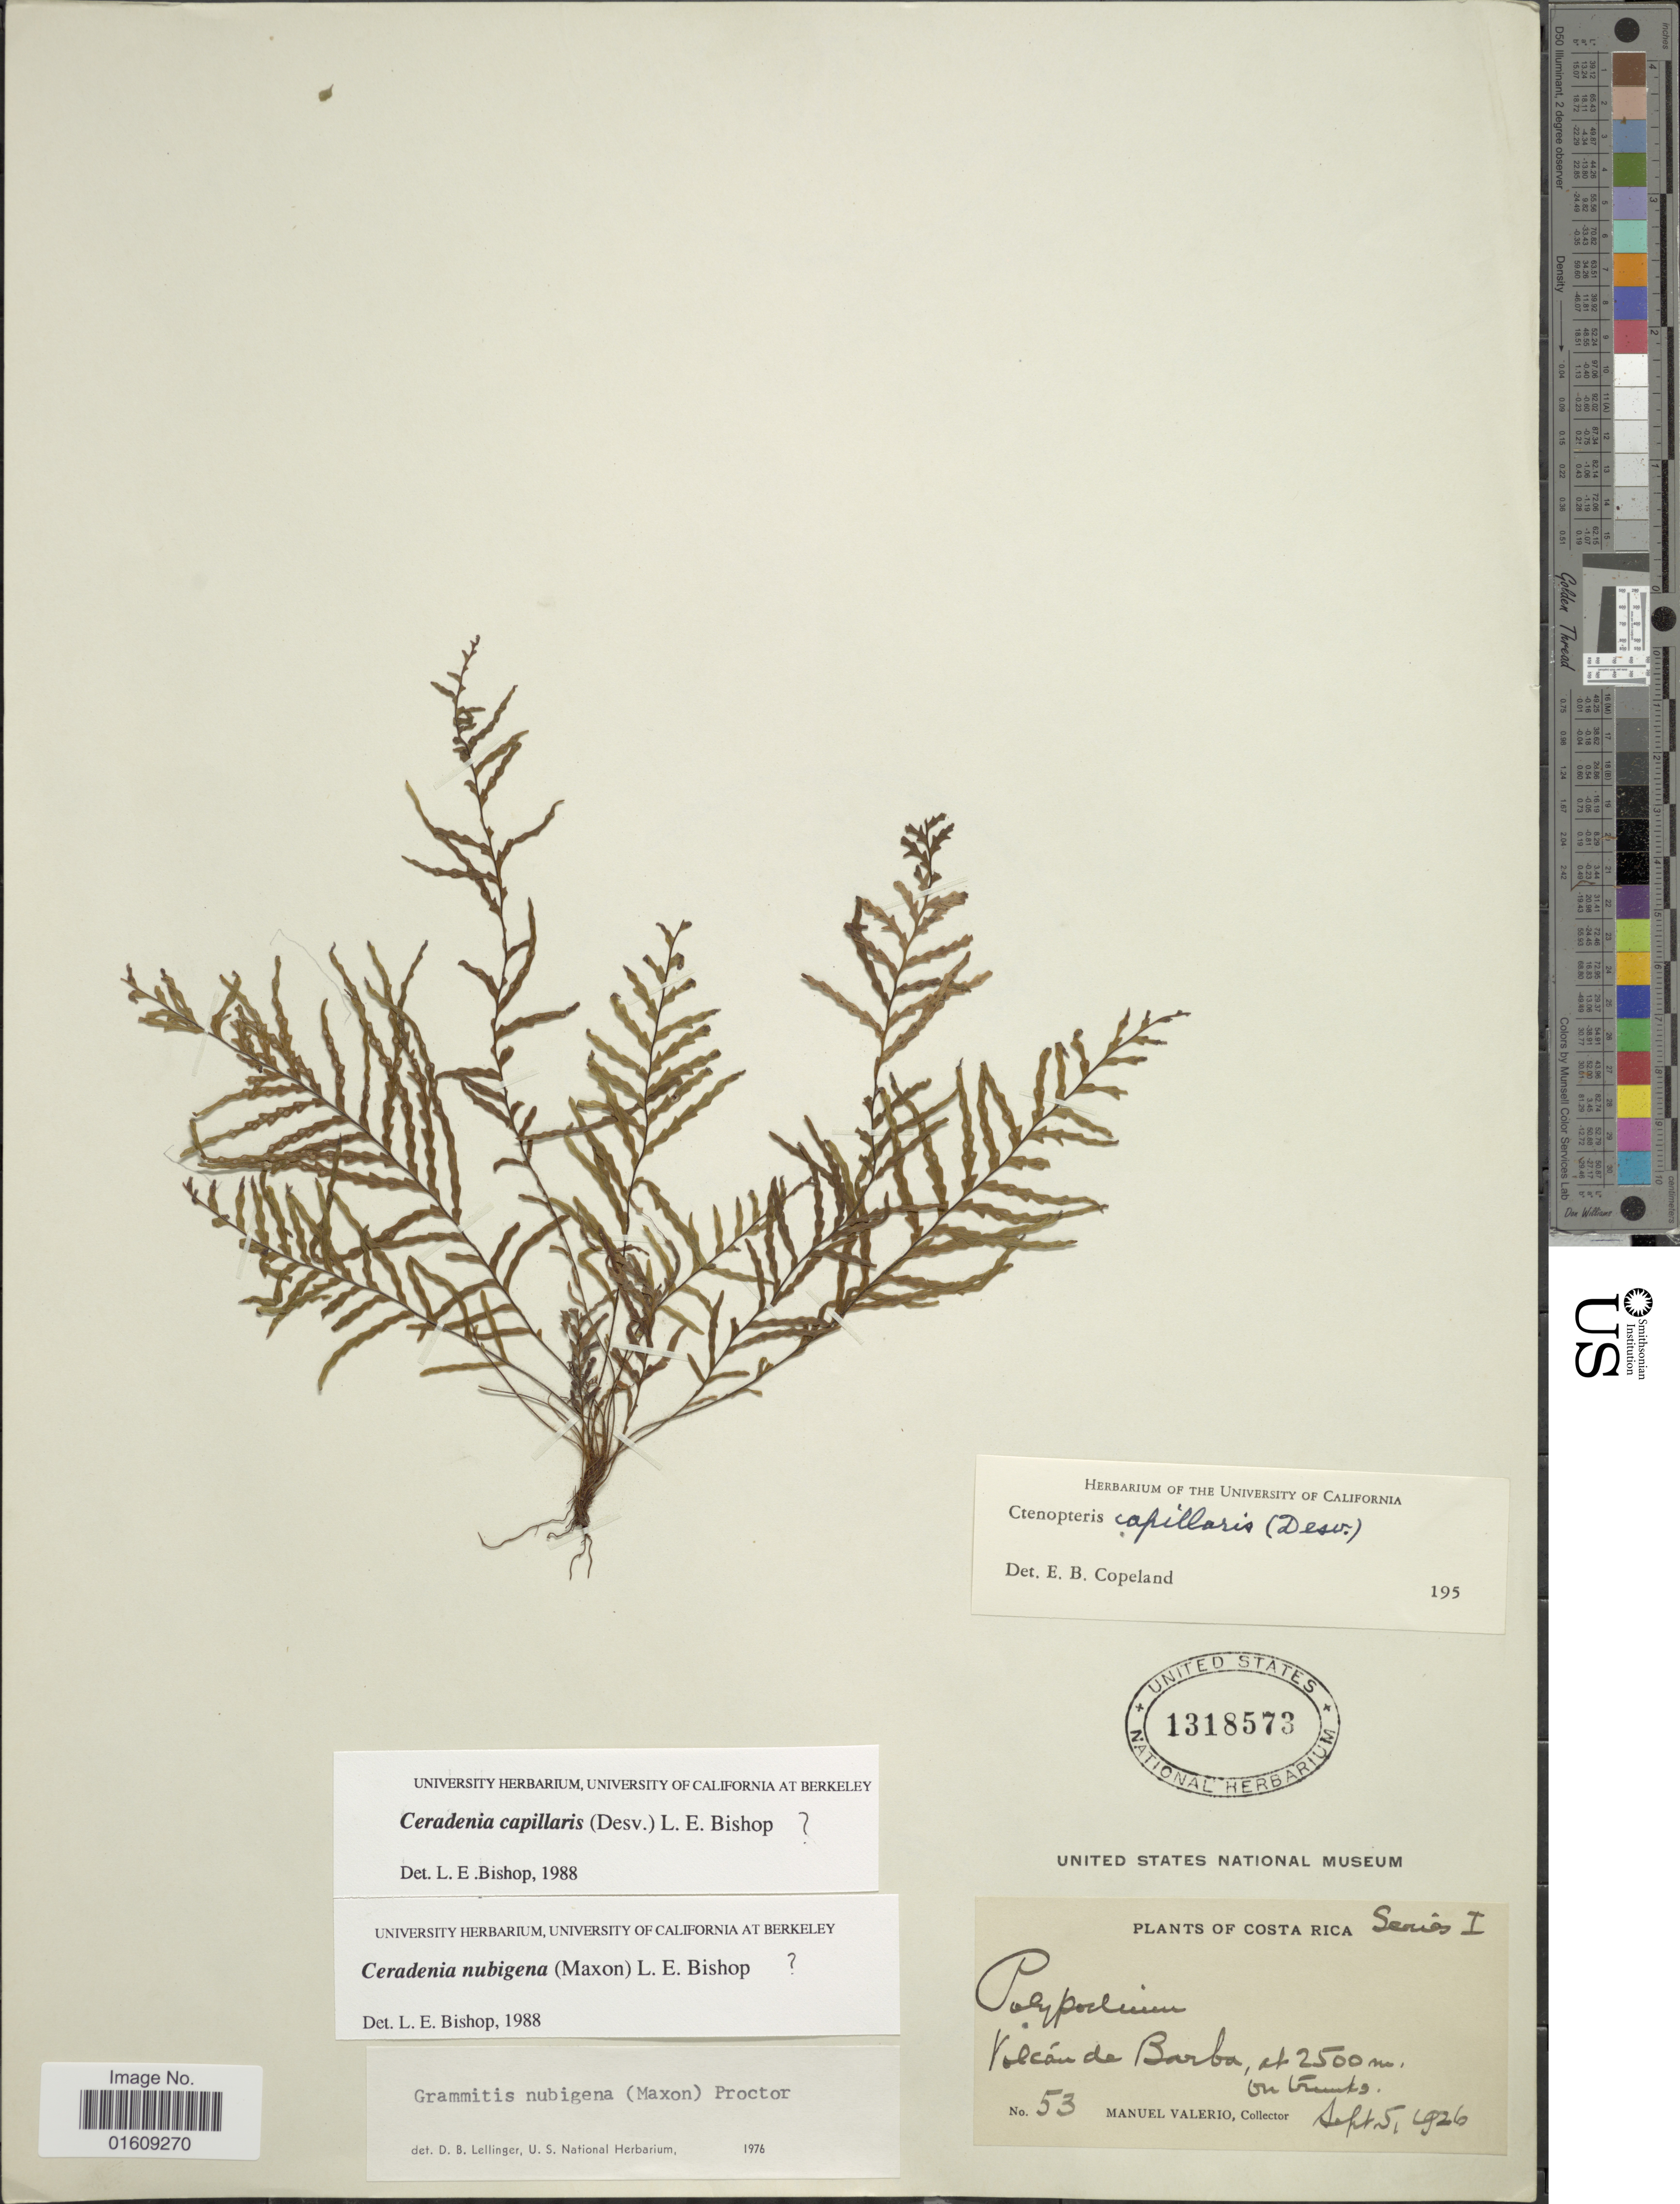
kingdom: Plantae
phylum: Tracheophyta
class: Polypodiopsida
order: Polypodiales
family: Polypodiaceae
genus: Ceradenia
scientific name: Ceradenia nubigena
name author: (Maxon) L.E. Bishop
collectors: M. Valerio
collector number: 53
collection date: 1926-09-05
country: Costa Rica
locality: Costa Rica, Volcán de Barba.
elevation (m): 2500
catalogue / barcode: US 1318573